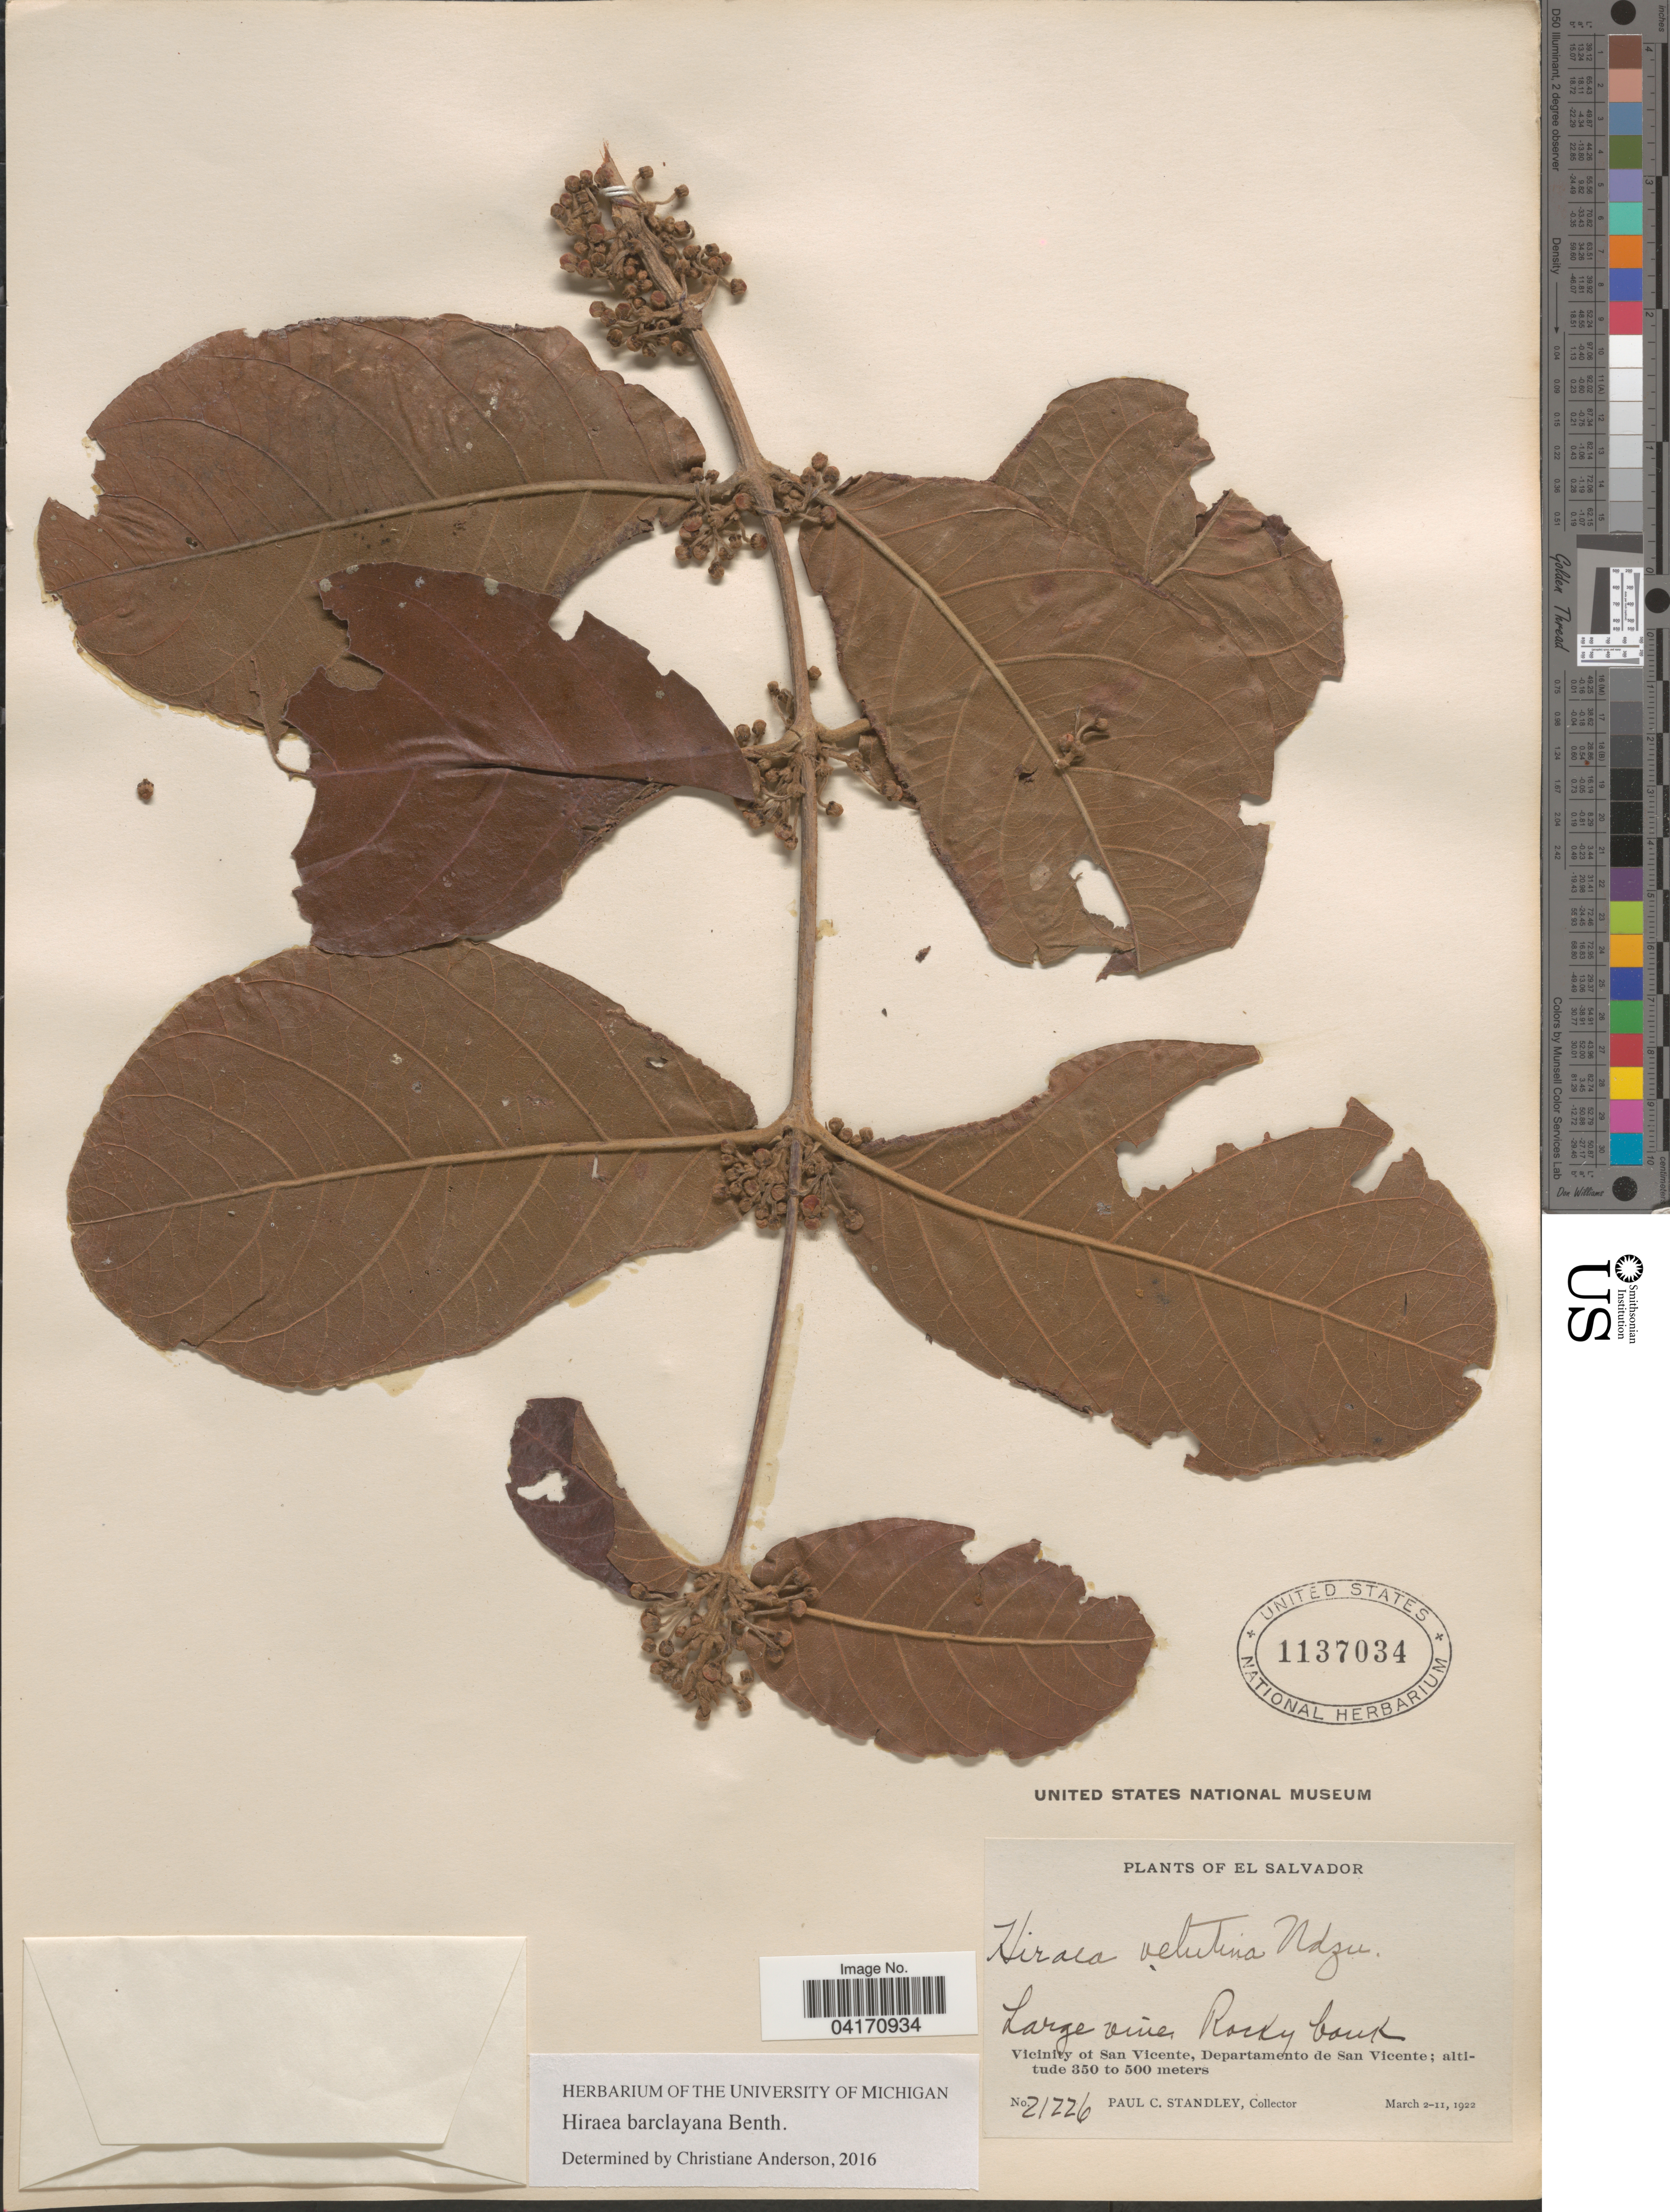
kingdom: Plantae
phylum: Tracheophyta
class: Magnoliopsida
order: Malpighiales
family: Malpighiaceae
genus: Hiraea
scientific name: Hiraea barclayana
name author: Benth.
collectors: P. C. Standley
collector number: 21226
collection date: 1922-03-02/1922-03-11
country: El Salvador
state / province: San Vincente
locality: Vicinity of San Vicente, Departamento de San Vicente.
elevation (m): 350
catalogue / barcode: US 1137034